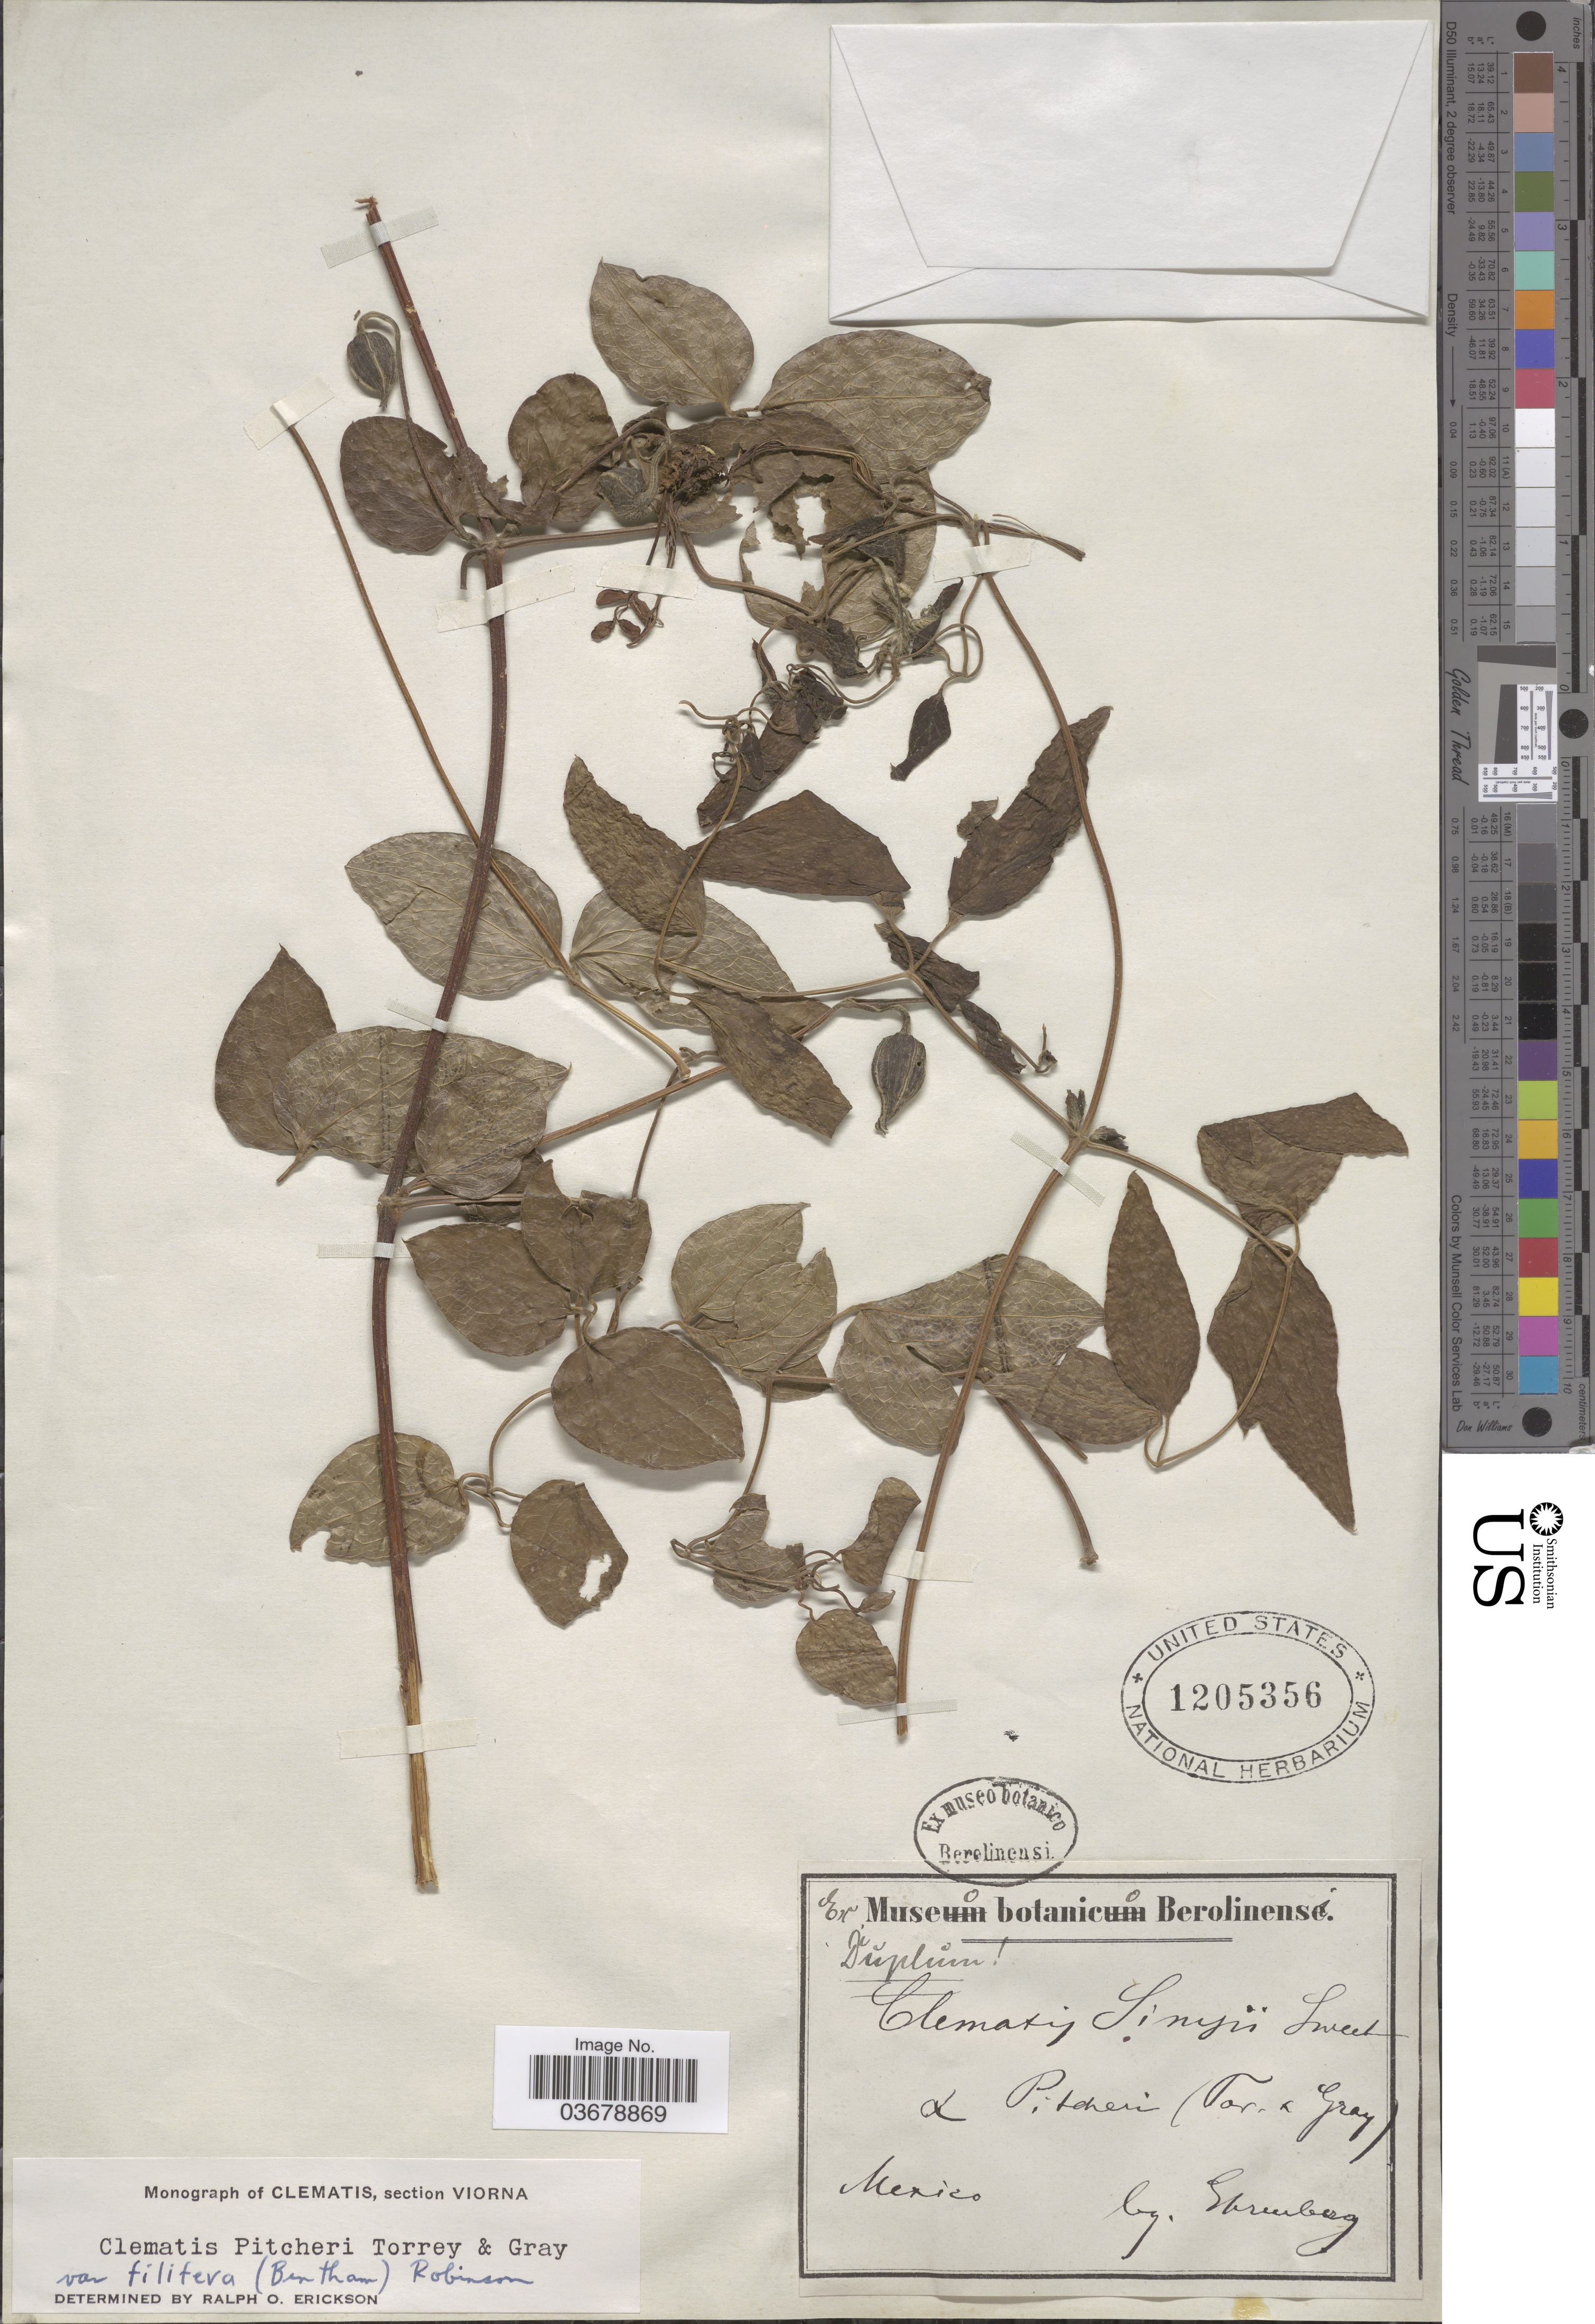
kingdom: Plantae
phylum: Tracheophyta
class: Magnoliopsida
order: Ranunculales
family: Ranunculaceae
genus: Clematis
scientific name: Clematis pitcheri var. filifera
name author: (Benth.) B.L. Rob.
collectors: -. Ehrenberg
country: Mexico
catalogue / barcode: US 1205356